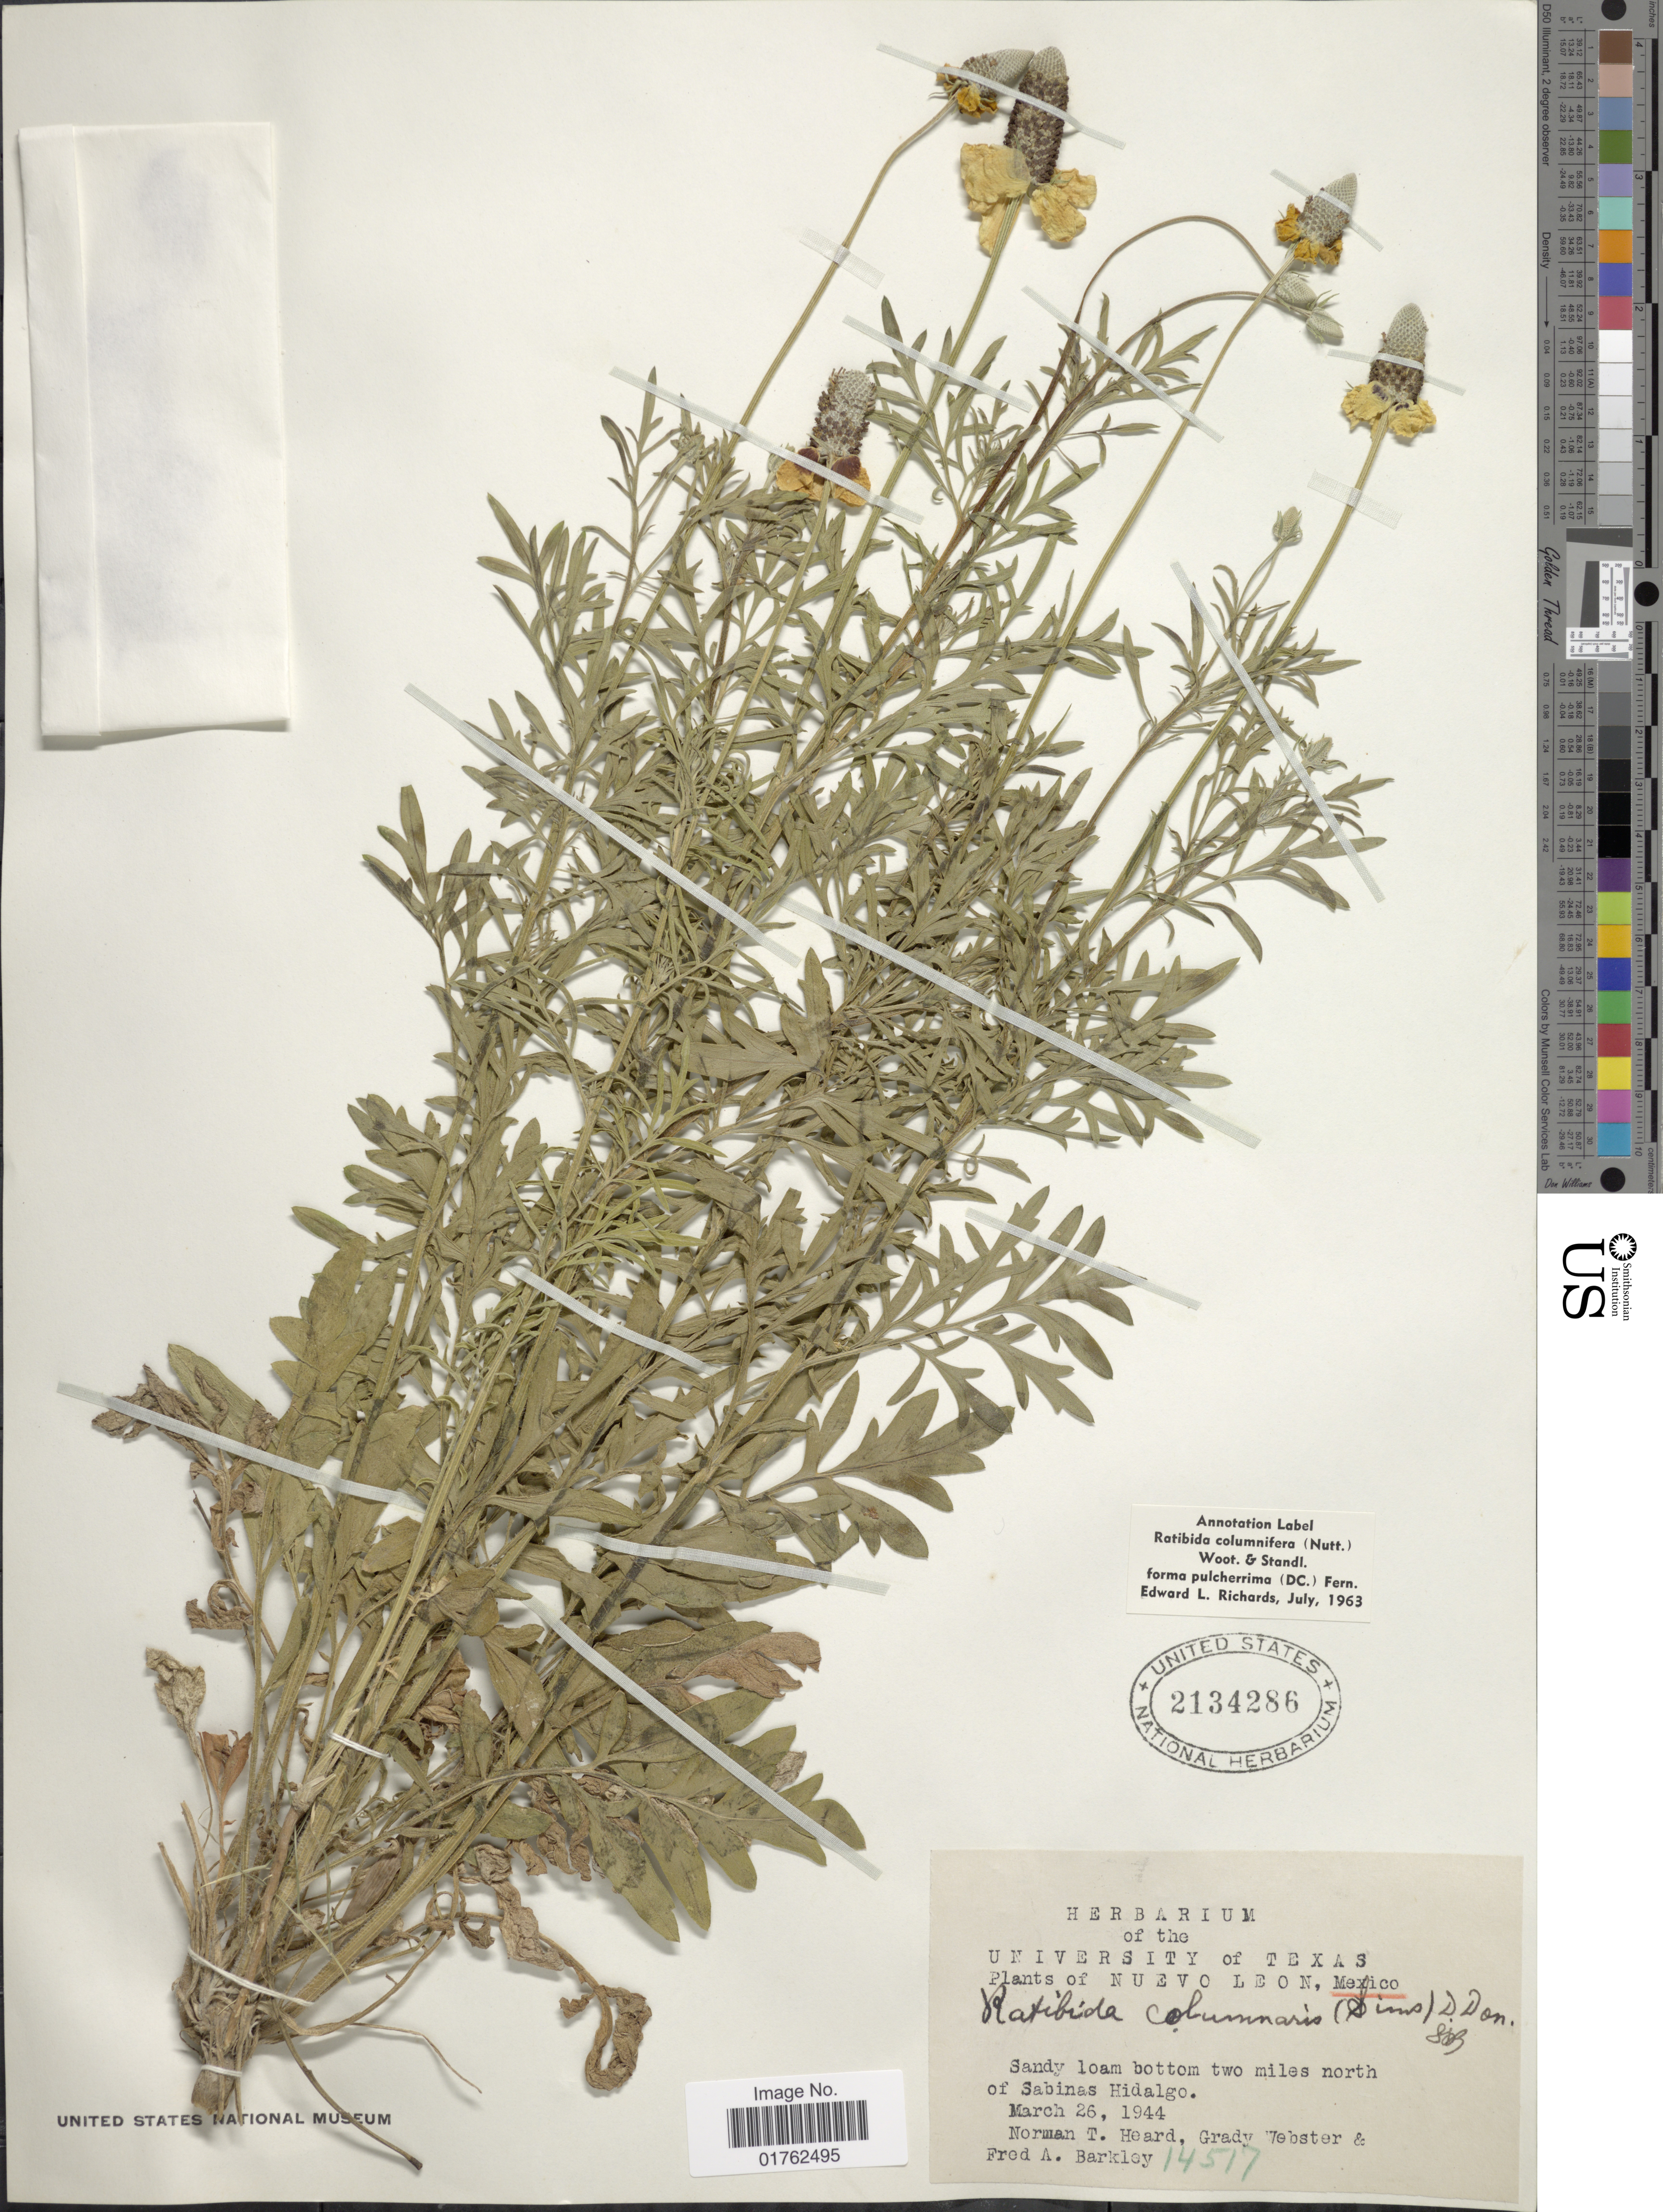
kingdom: Plantae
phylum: Tracheophyta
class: Magnoliopsida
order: Asterales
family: Asteraceae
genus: Ratibida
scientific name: Ratibida columnaris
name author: (Pursh) D. Don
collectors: N. Heard, G. L. Webster & F. A. Barkley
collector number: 14517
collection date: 1944-03-26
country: Mexico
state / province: Nuevo León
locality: Sanndy loam bottom two miles north of Sabinas Hidalgo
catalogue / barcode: US 2134286